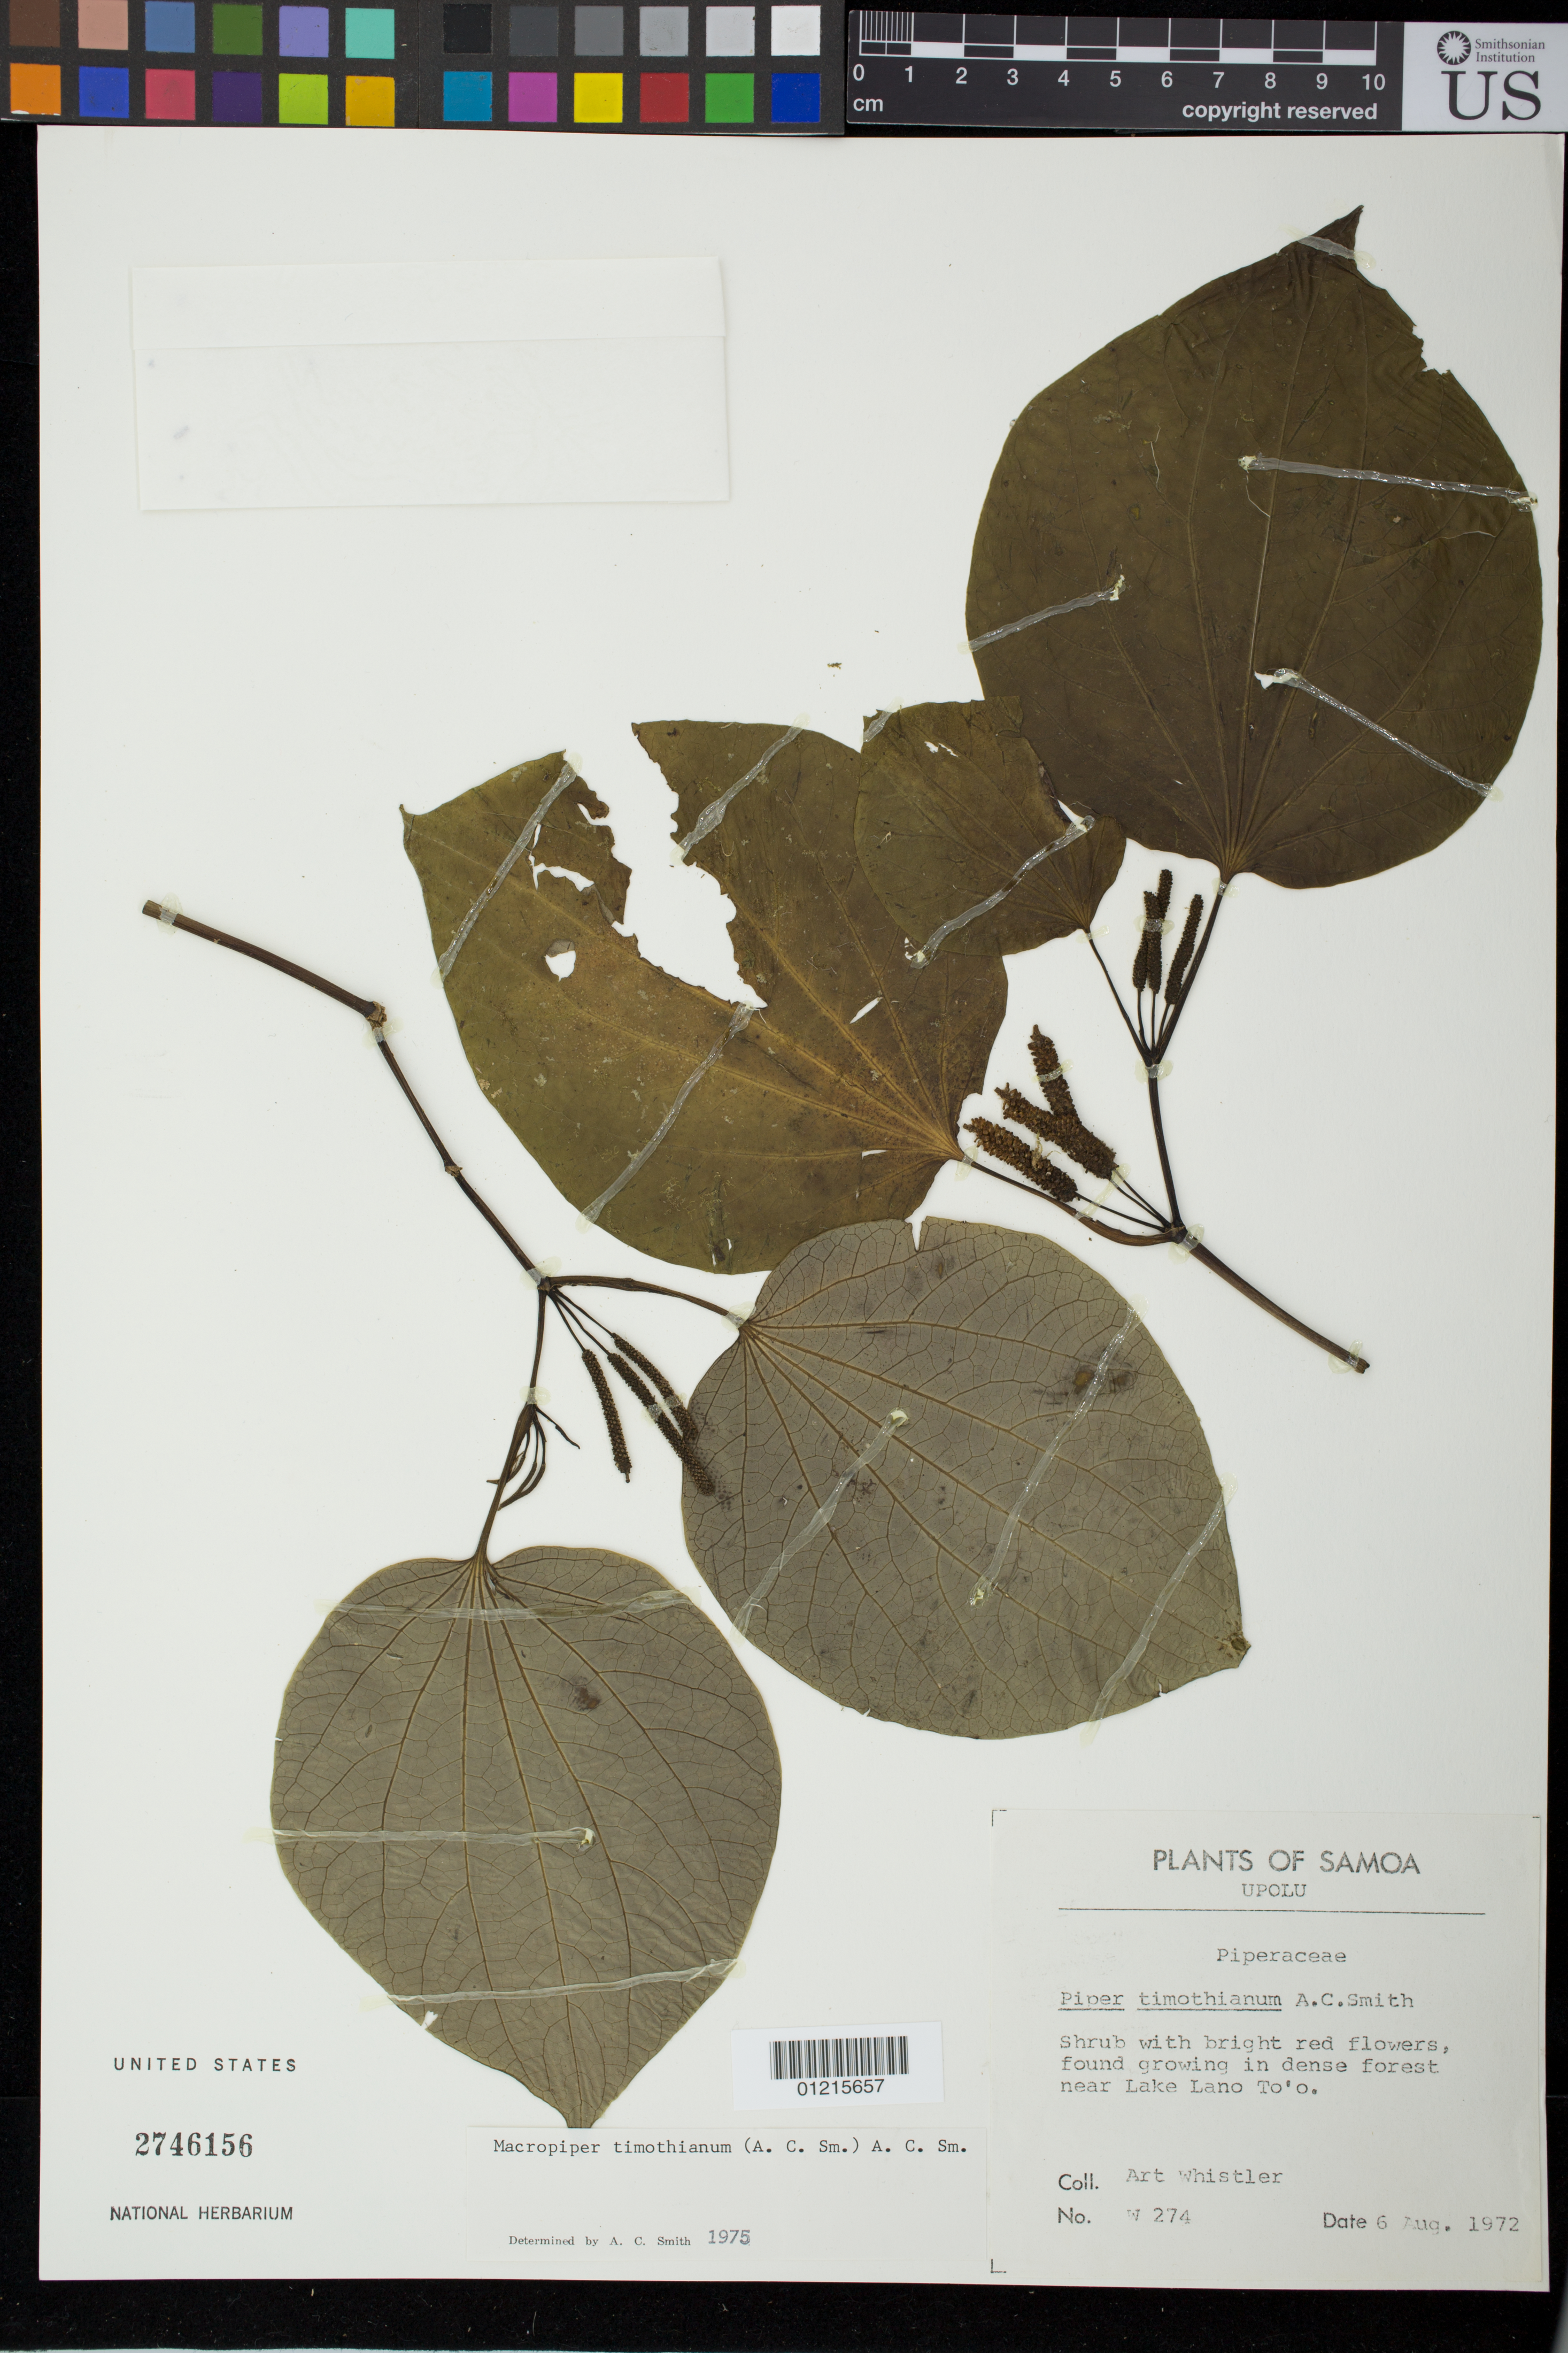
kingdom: Plantae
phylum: Tracheophyta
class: Magnoliopsida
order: Piperales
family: Piperaceae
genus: Piper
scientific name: Piper timothianum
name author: A.C. Sm.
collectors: A. Whistler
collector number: W 274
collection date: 1972-08-06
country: Samoa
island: Upolu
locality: Near Lake Lano To'o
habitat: Dense forest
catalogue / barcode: US 2746156